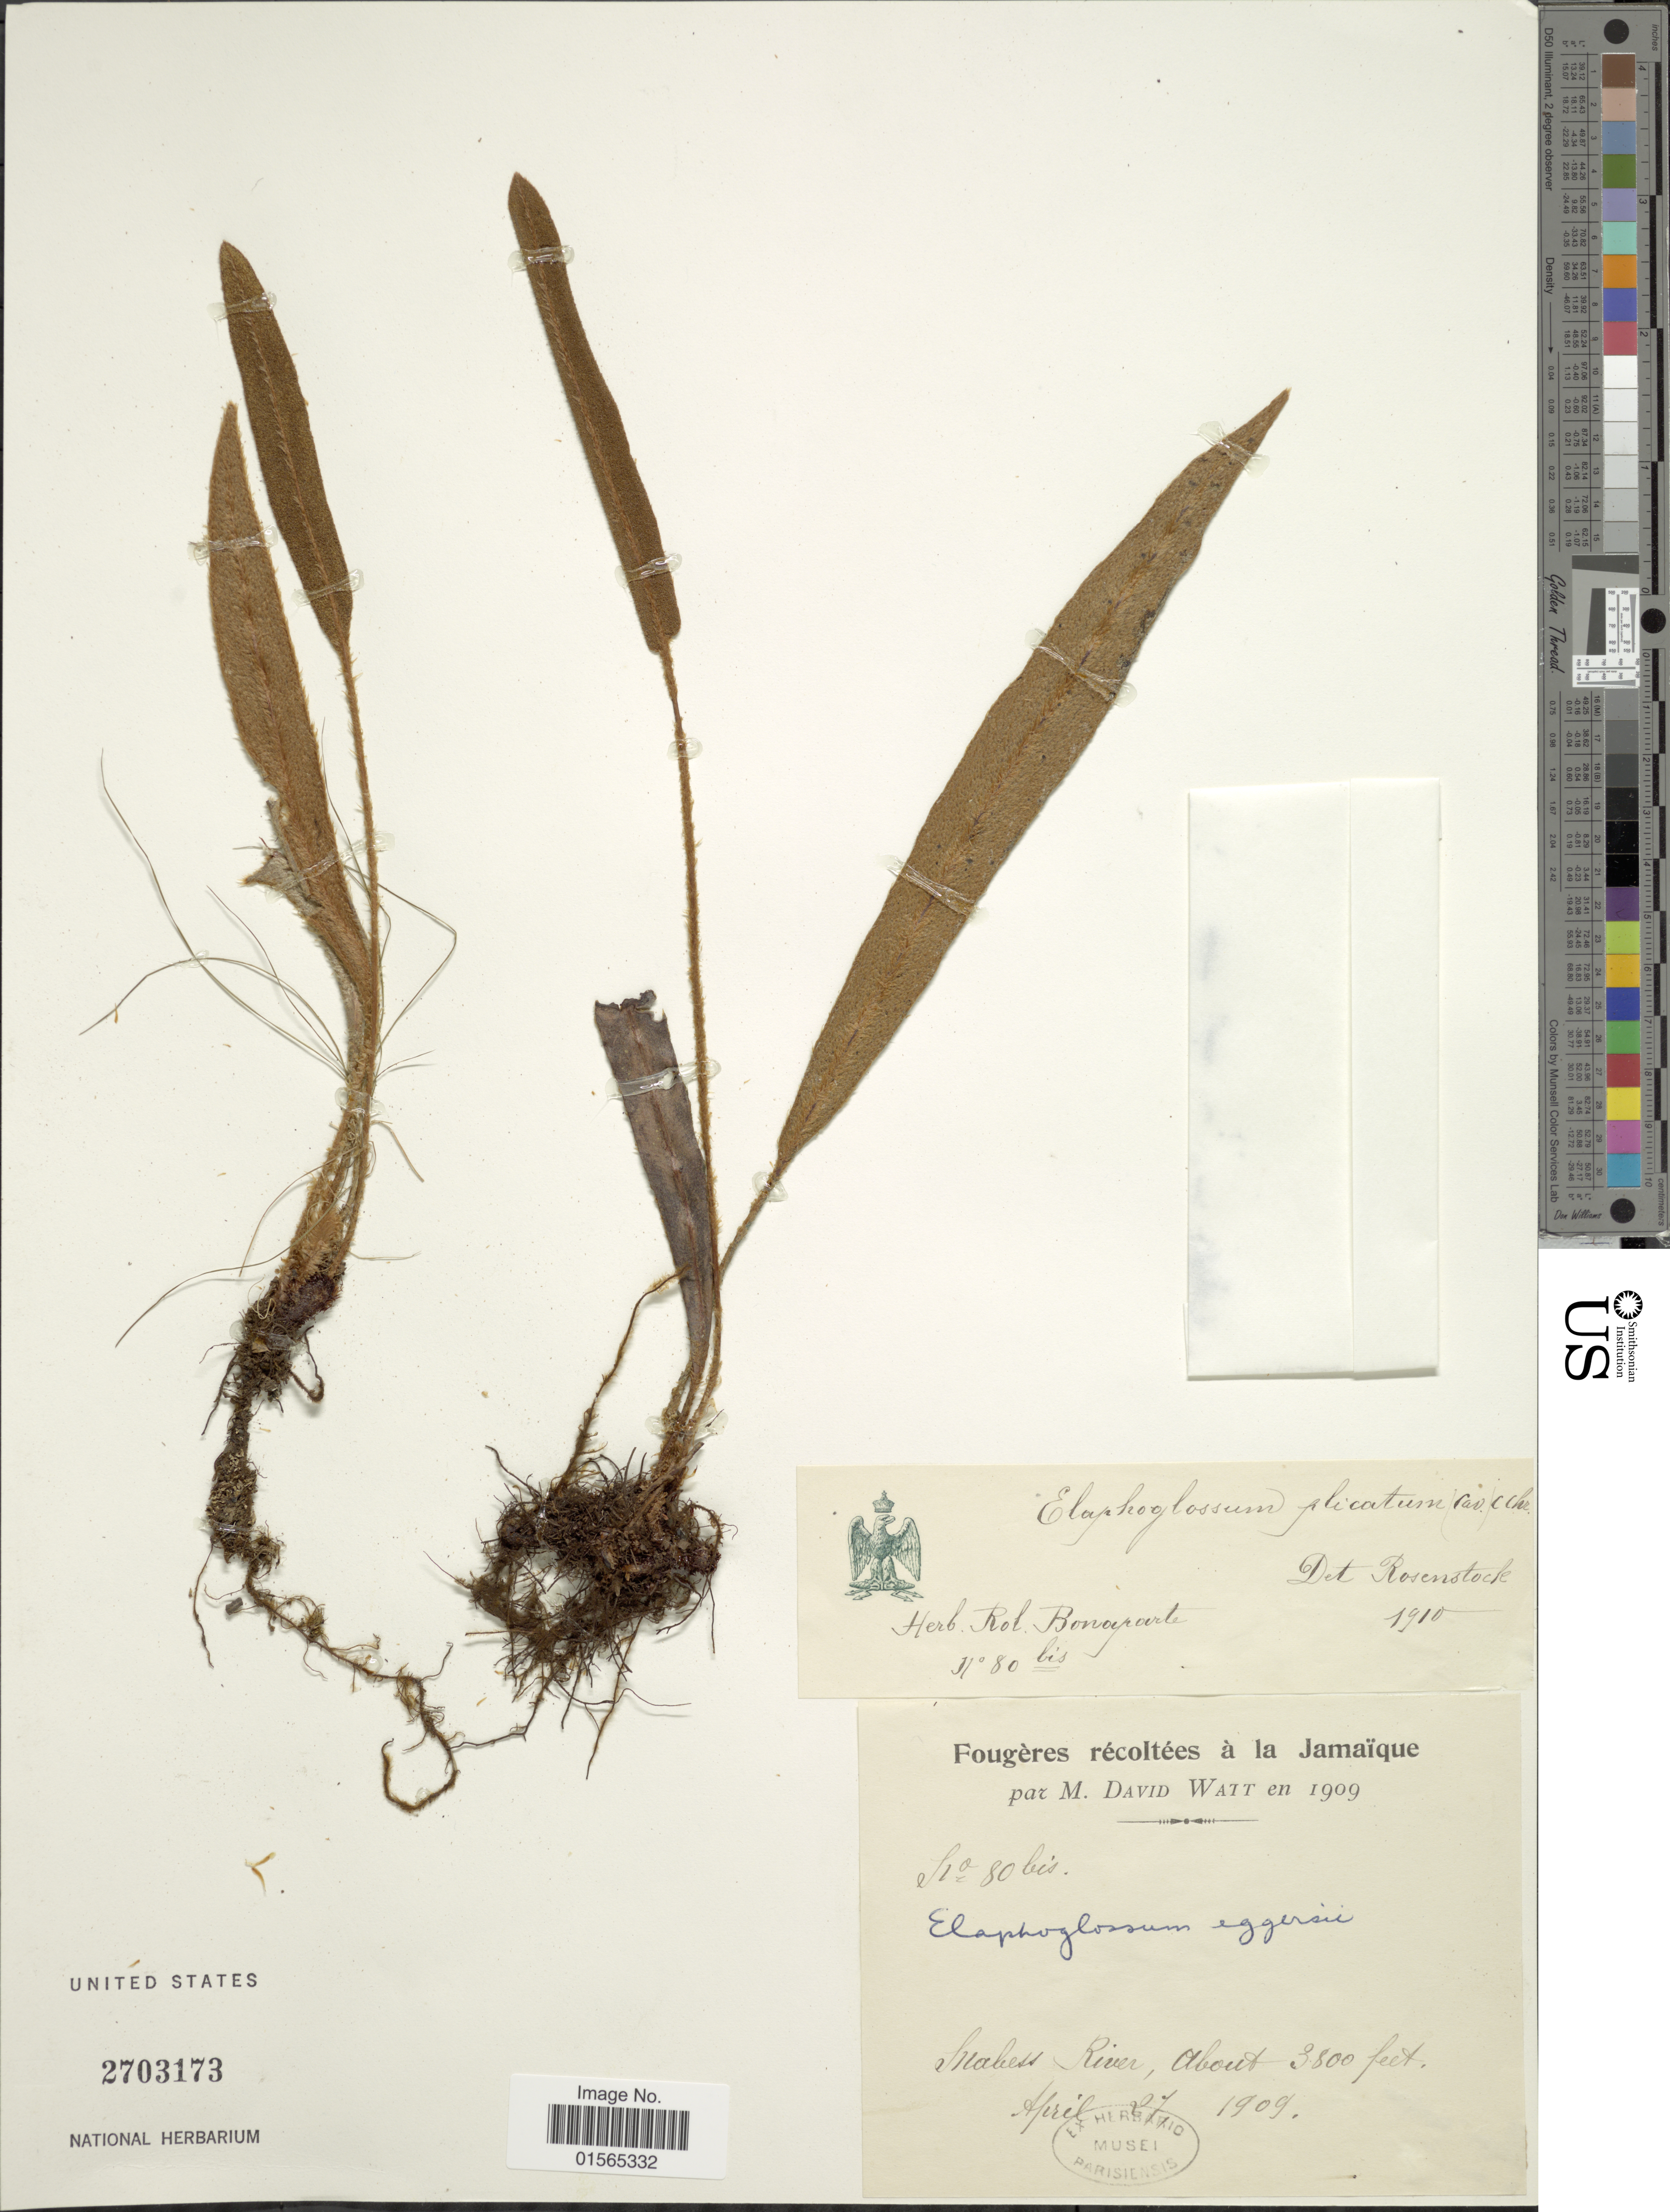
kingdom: Plantae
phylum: Tracheophyta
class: Polypodiopsida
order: Polypodiales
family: Dryopteridaceae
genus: Elaphoglossum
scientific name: Elaphoglossum eggersii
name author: (Baker) Christ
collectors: D. A. P. Watt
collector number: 80*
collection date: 1909-04-27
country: Jamaica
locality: Mabess River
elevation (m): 1158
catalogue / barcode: US 2703173